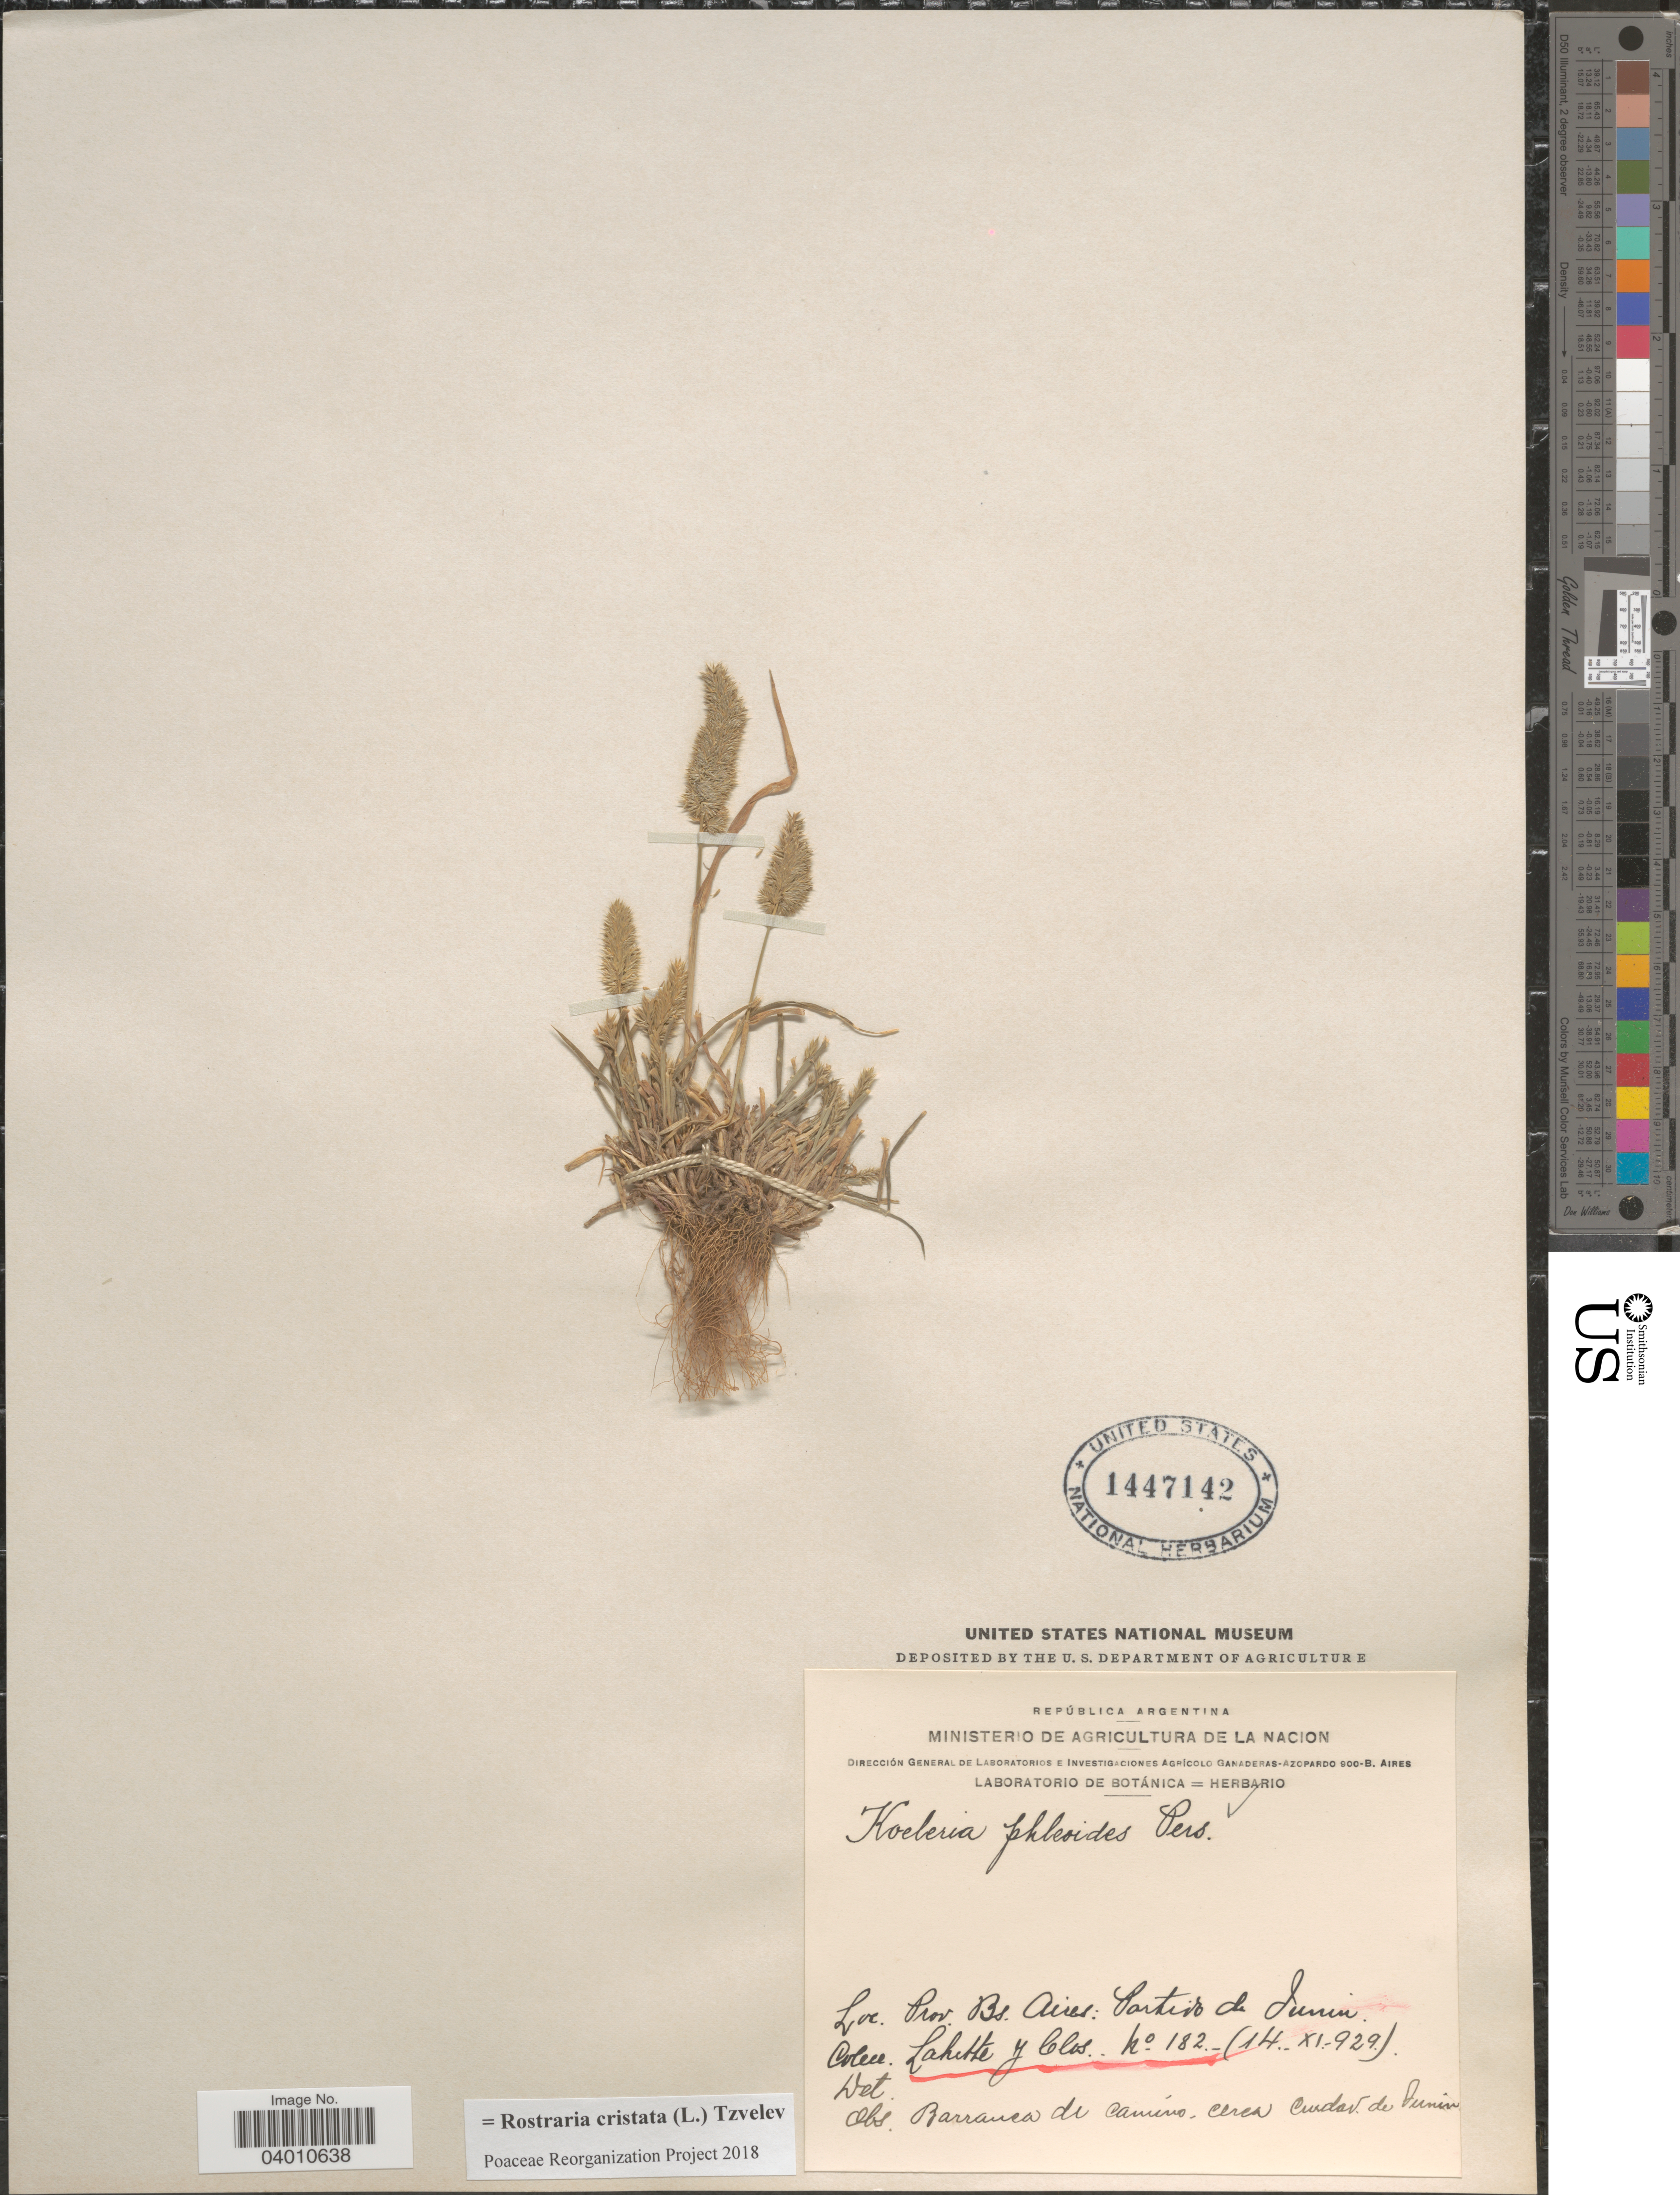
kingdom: Plantae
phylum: Tracheophyta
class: Liliopsida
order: Poales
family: Poaceae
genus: Rostraria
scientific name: Rostraria cristata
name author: (L.) Tzvelev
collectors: -. Lahitte & Clos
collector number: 182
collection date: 1929-11-14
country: Argentina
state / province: Buenos Aires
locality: Partido de Junin. Barranca de camíno, cerca curdad de Junin.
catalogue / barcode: US 1447142